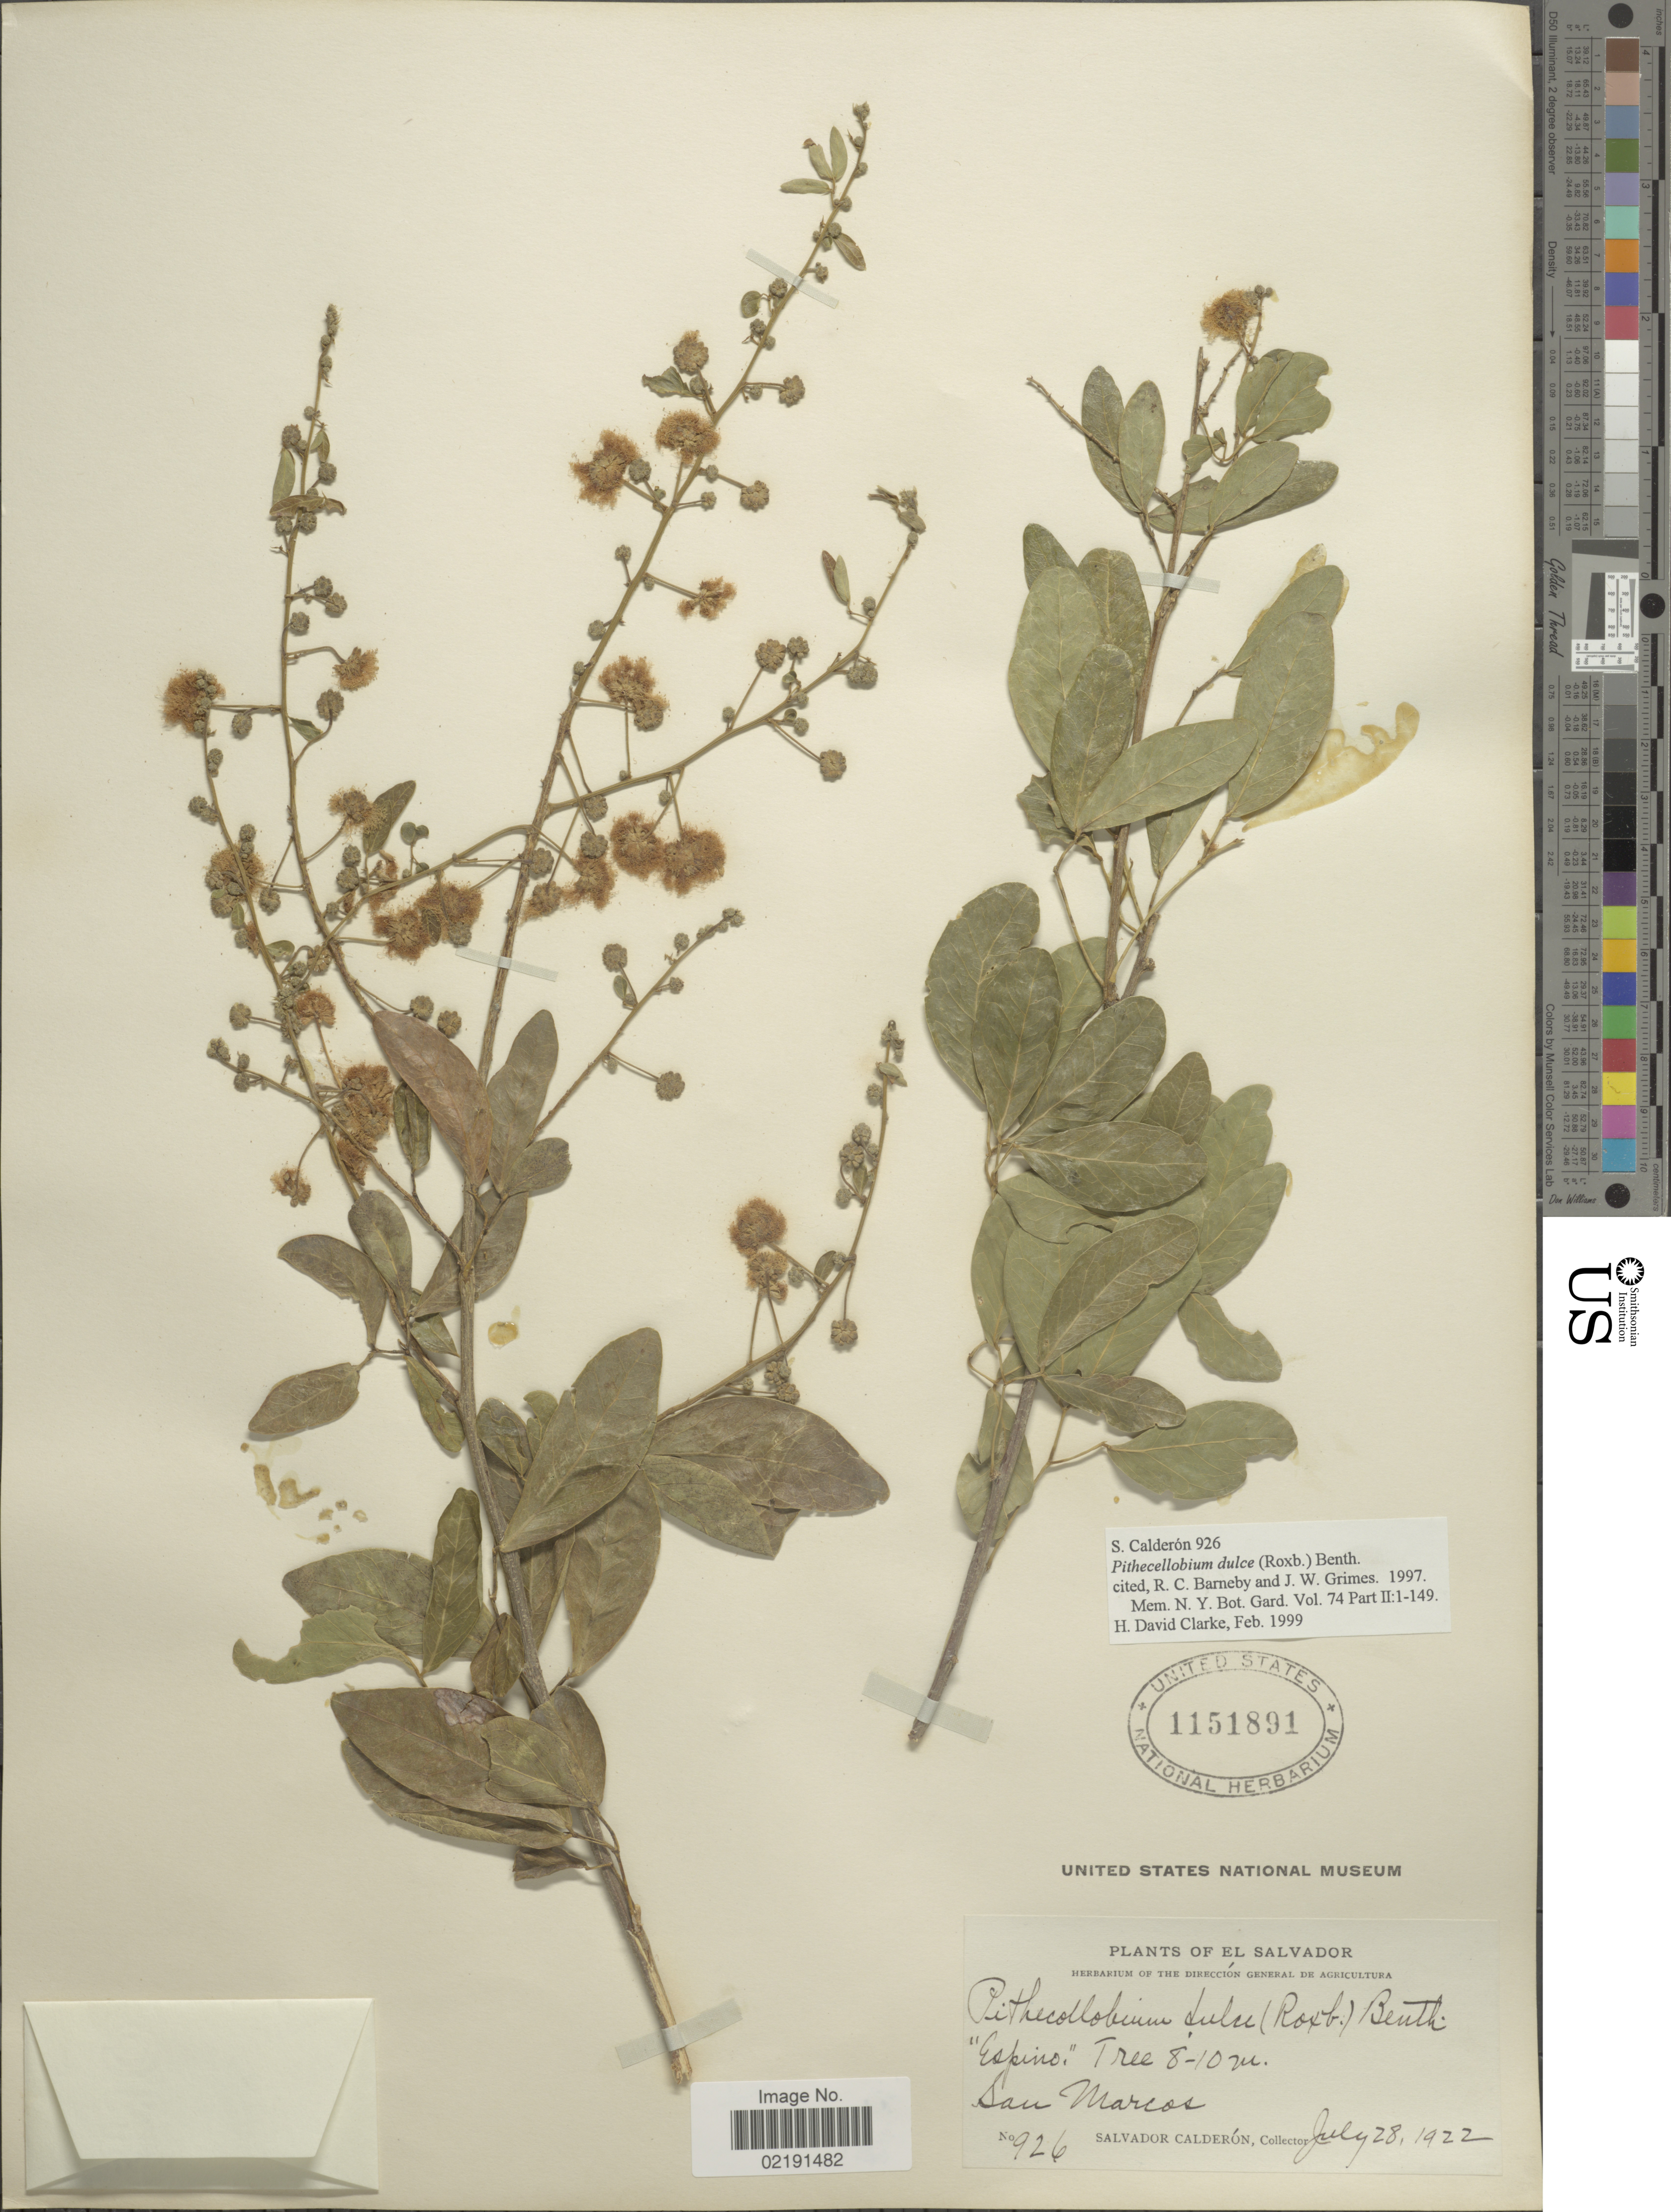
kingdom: Plantae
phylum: Tracheophyta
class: Magnoliopsida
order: Fabales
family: Fabaceae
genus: Pithecellobium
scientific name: Pithecellobium dulce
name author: (Roxb.) Benth.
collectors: S. Calderón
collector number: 926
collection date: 1922-07-28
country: El Salvador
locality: San Marcos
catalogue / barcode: US 1151891